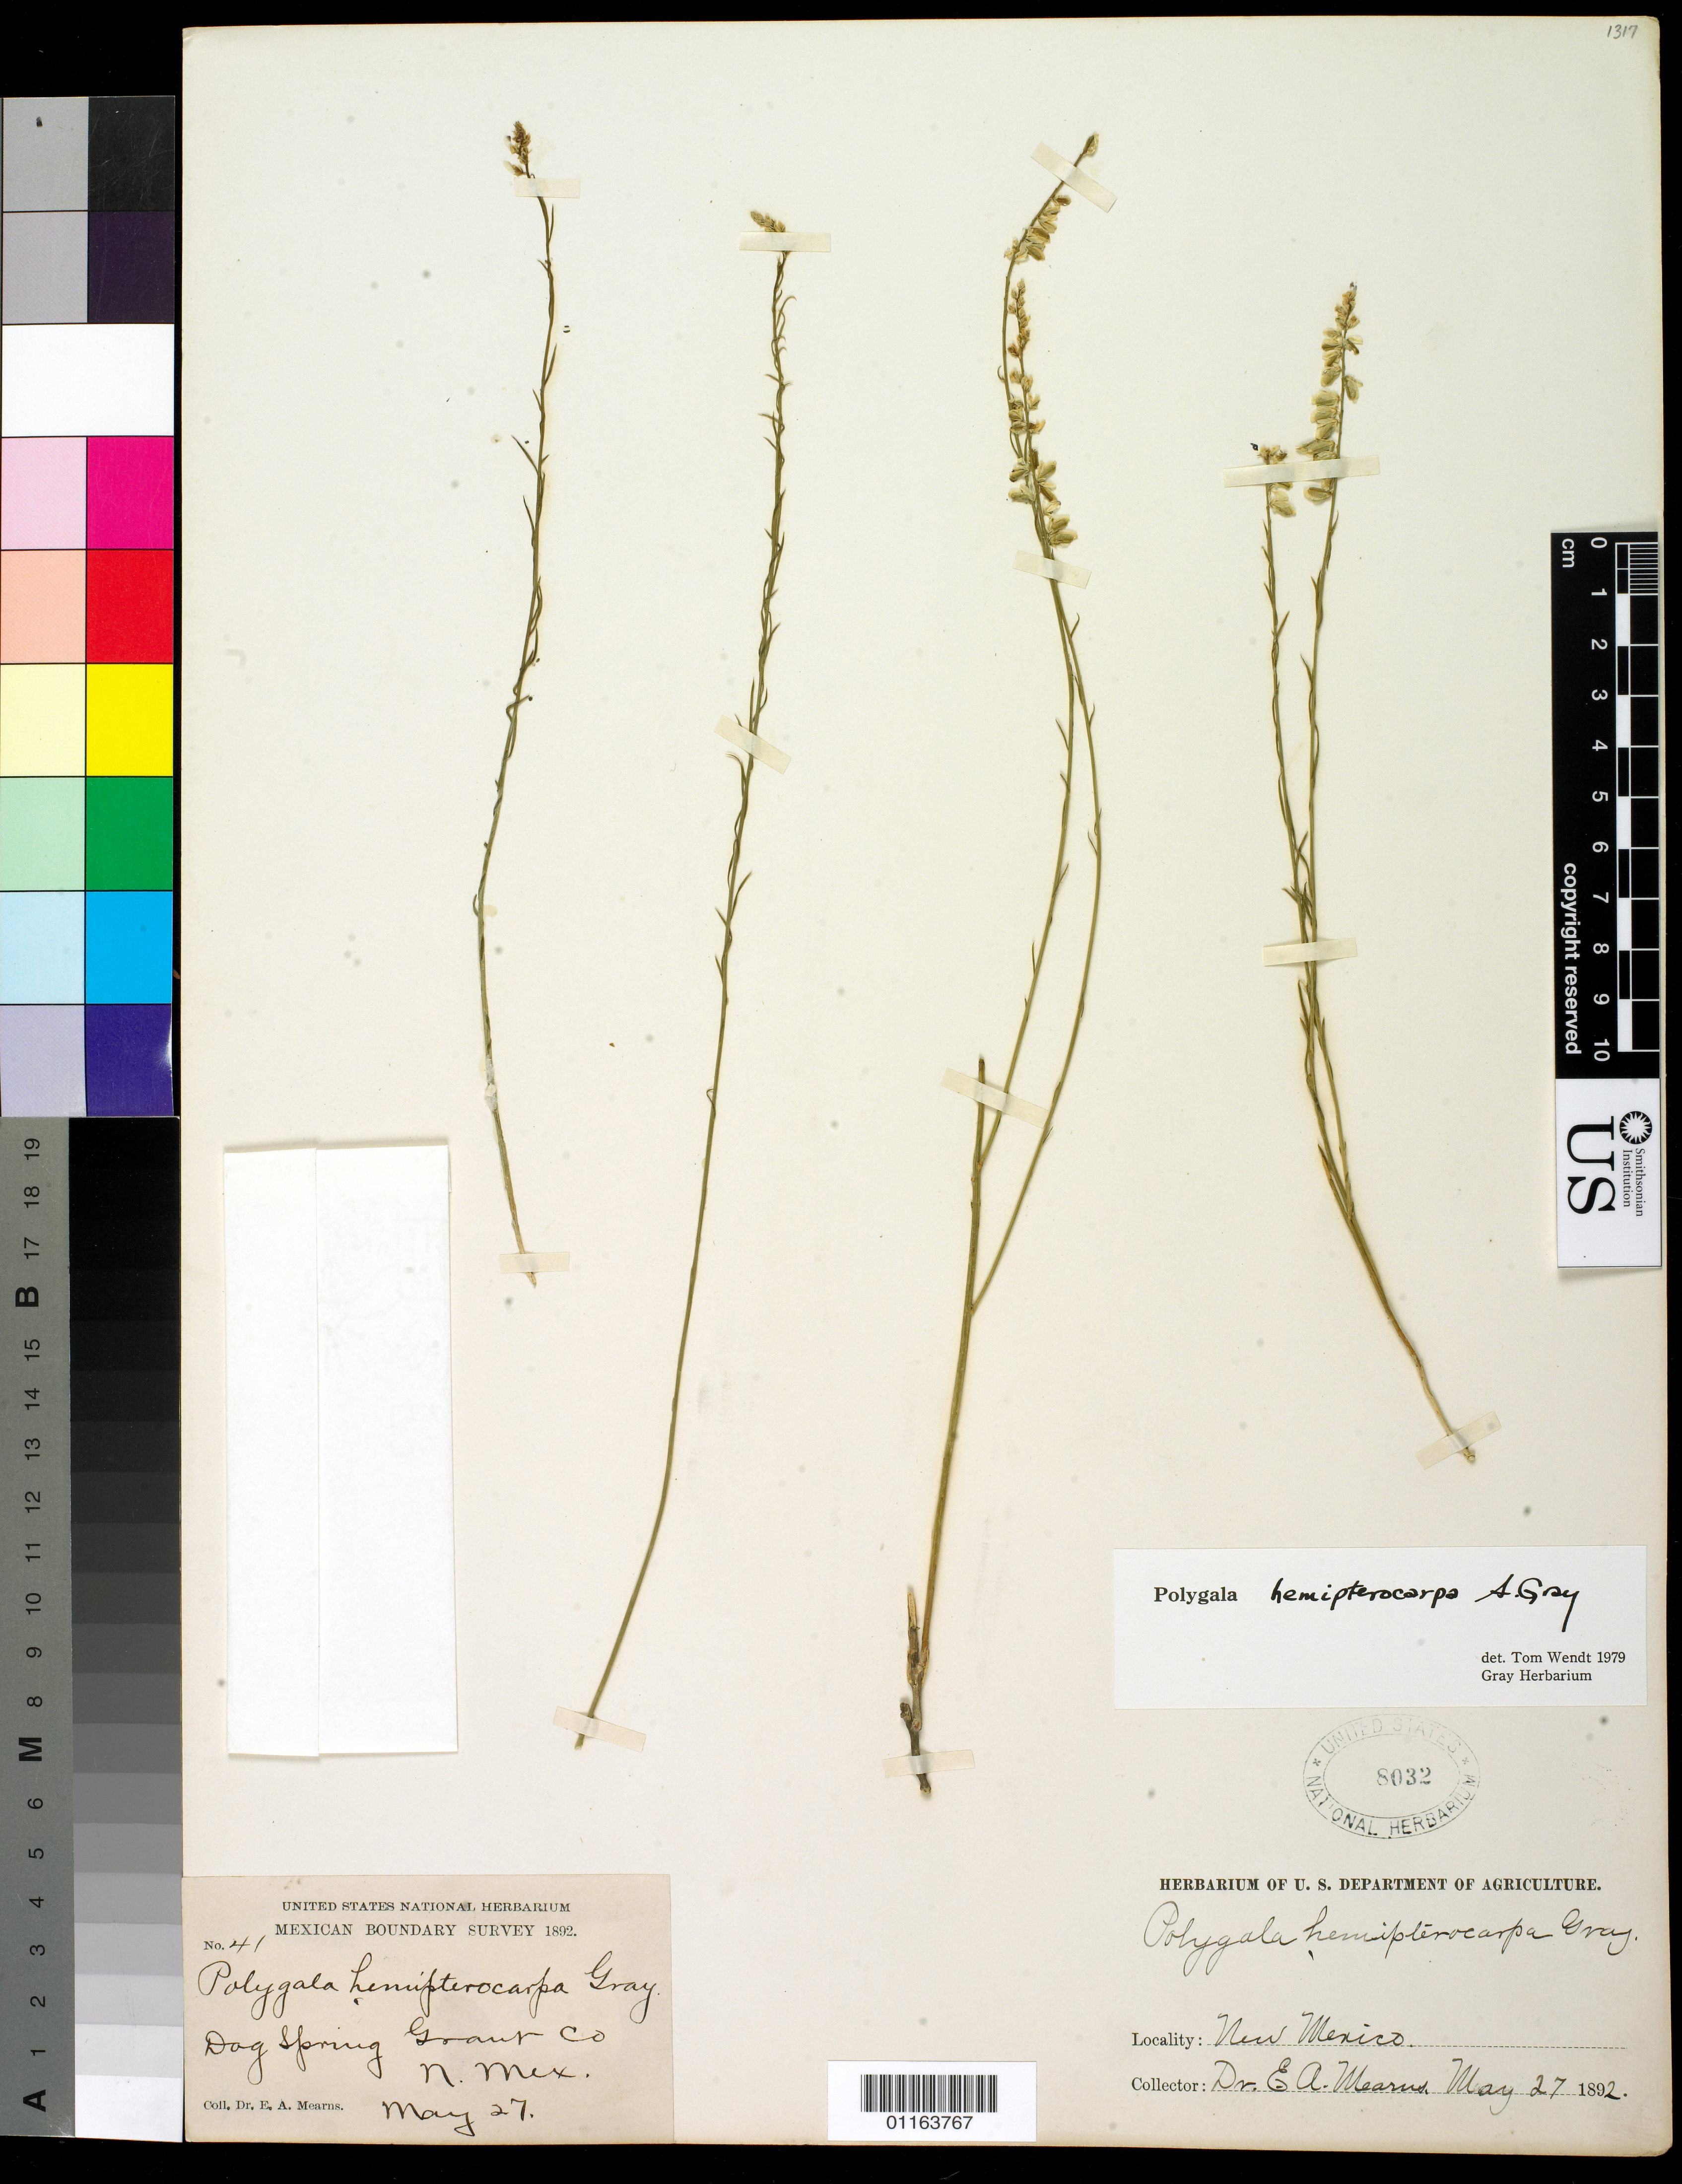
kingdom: Plantae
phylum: Tracheophyta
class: Magnoliopsida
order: Fabales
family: Polygalaceae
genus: Polygala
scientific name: Polygala hemipterocarpa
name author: A. Gray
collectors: E. A. Mearns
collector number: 41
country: United States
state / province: New Mexico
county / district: Grant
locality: Dog Springs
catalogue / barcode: US 8032